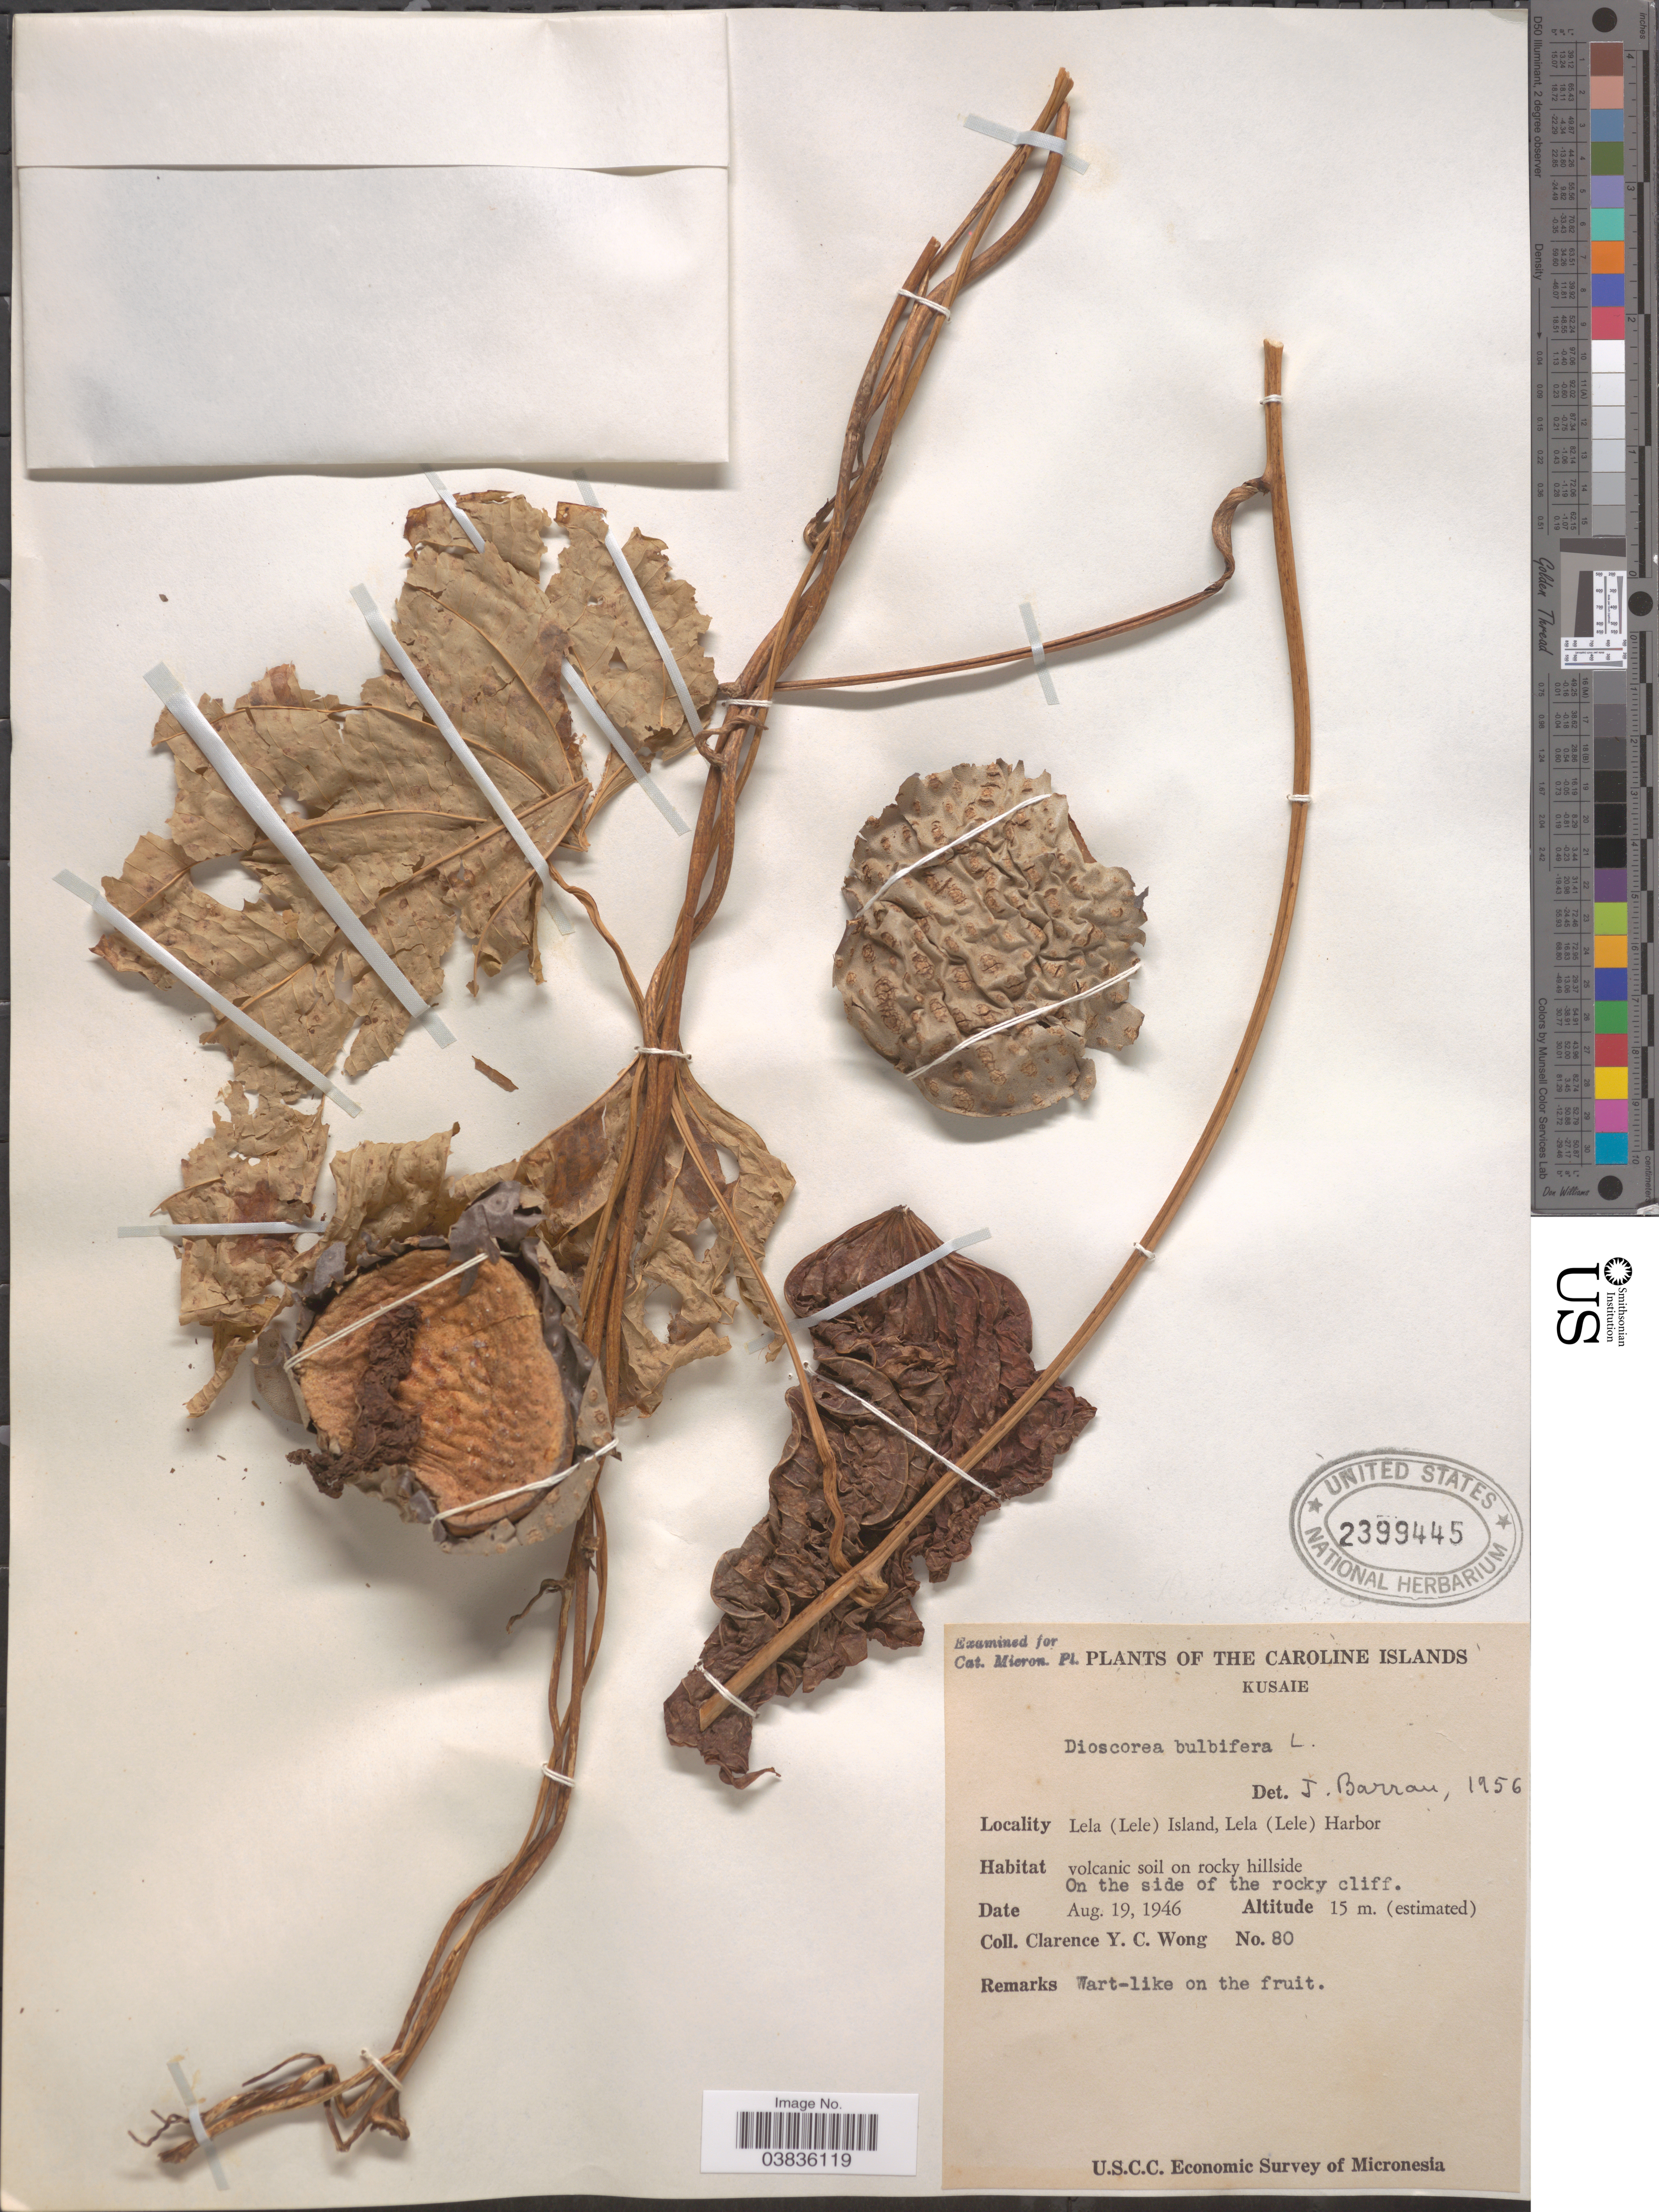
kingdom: Plantae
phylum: Tracheophyta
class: Liliopsida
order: Dioscoreales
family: Dioscoreaceae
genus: Dioscorea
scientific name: Dioscorea bulbifera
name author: L.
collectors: C. Y. C. Wong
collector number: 80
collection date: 1946-08-19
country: Micronesia, Federated States of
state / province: Kosrae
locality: The Caroline Islands. Kusaie. Lela (Lele) Island, Lela (Lele) Harbor.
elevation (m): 15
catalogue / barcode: US 2399445